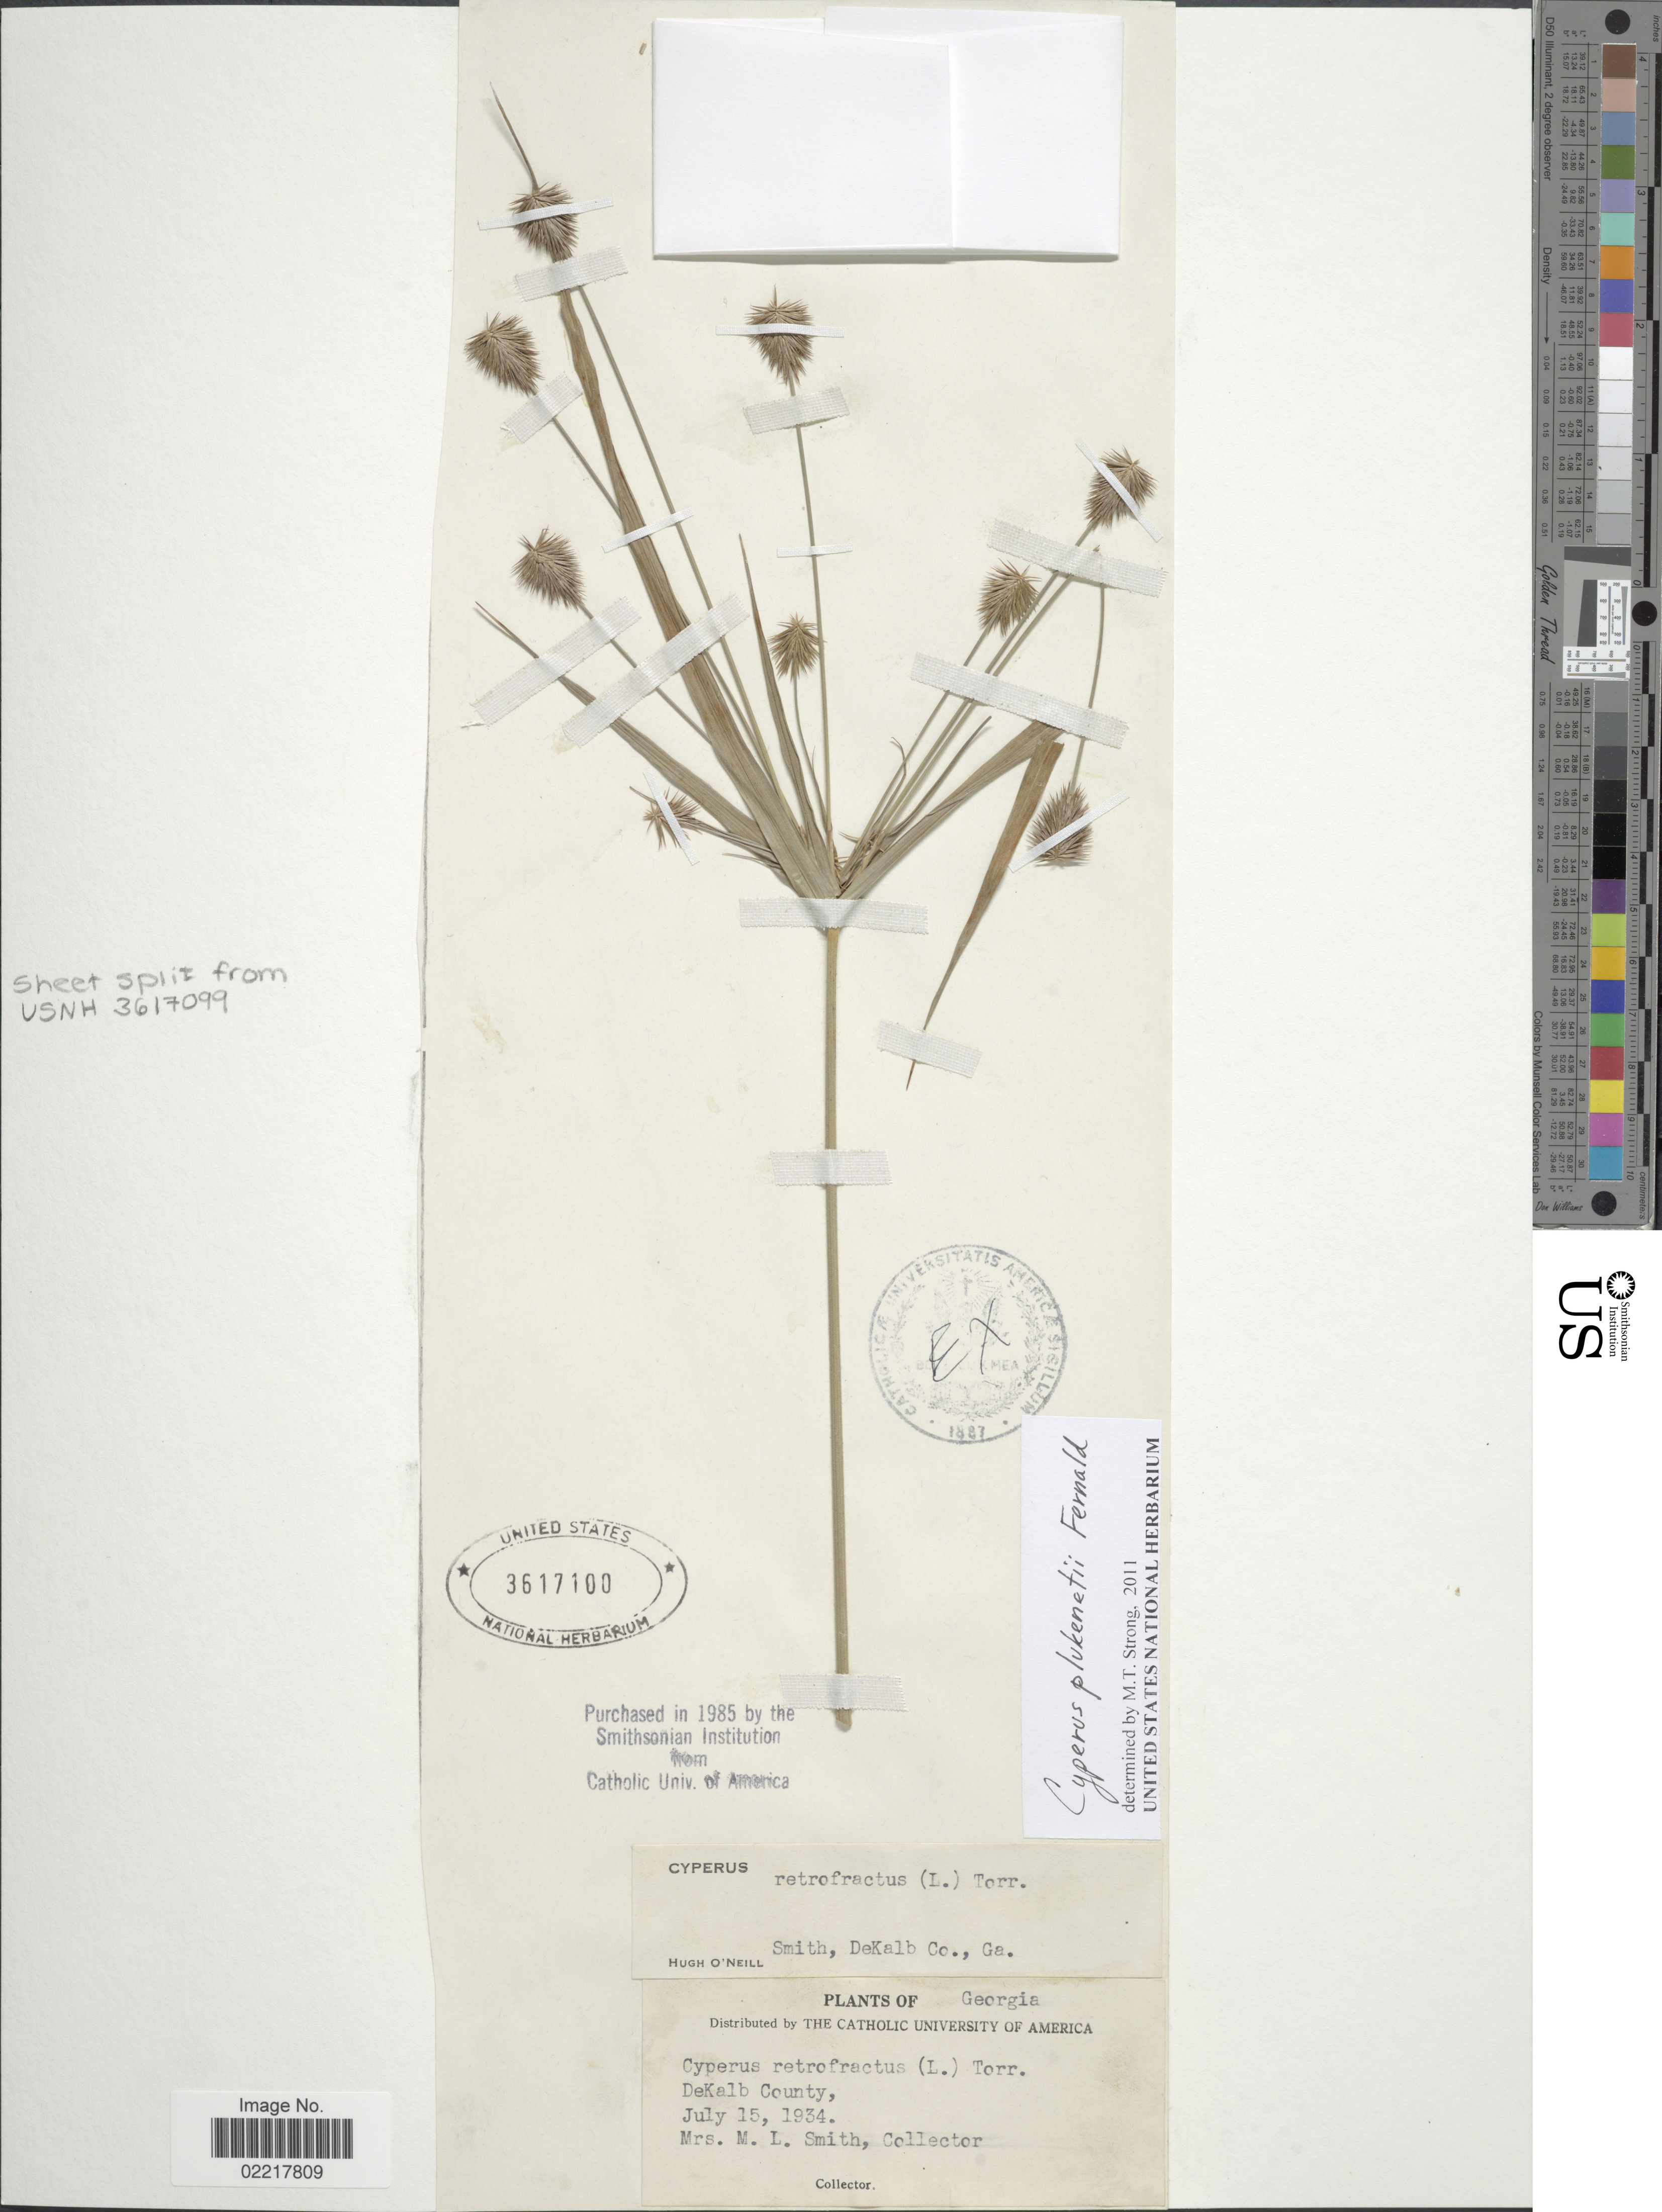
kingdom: Plantae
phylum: Tracheophyta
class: Liliopsida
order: Poales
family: Cyperaceae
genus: Cyperus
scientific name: Cyperus plukenetii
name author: Fernald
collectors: L. Smith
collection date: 1934-07-15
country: United States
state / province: Georgia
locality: DeKalb County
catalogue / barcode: US 3617100